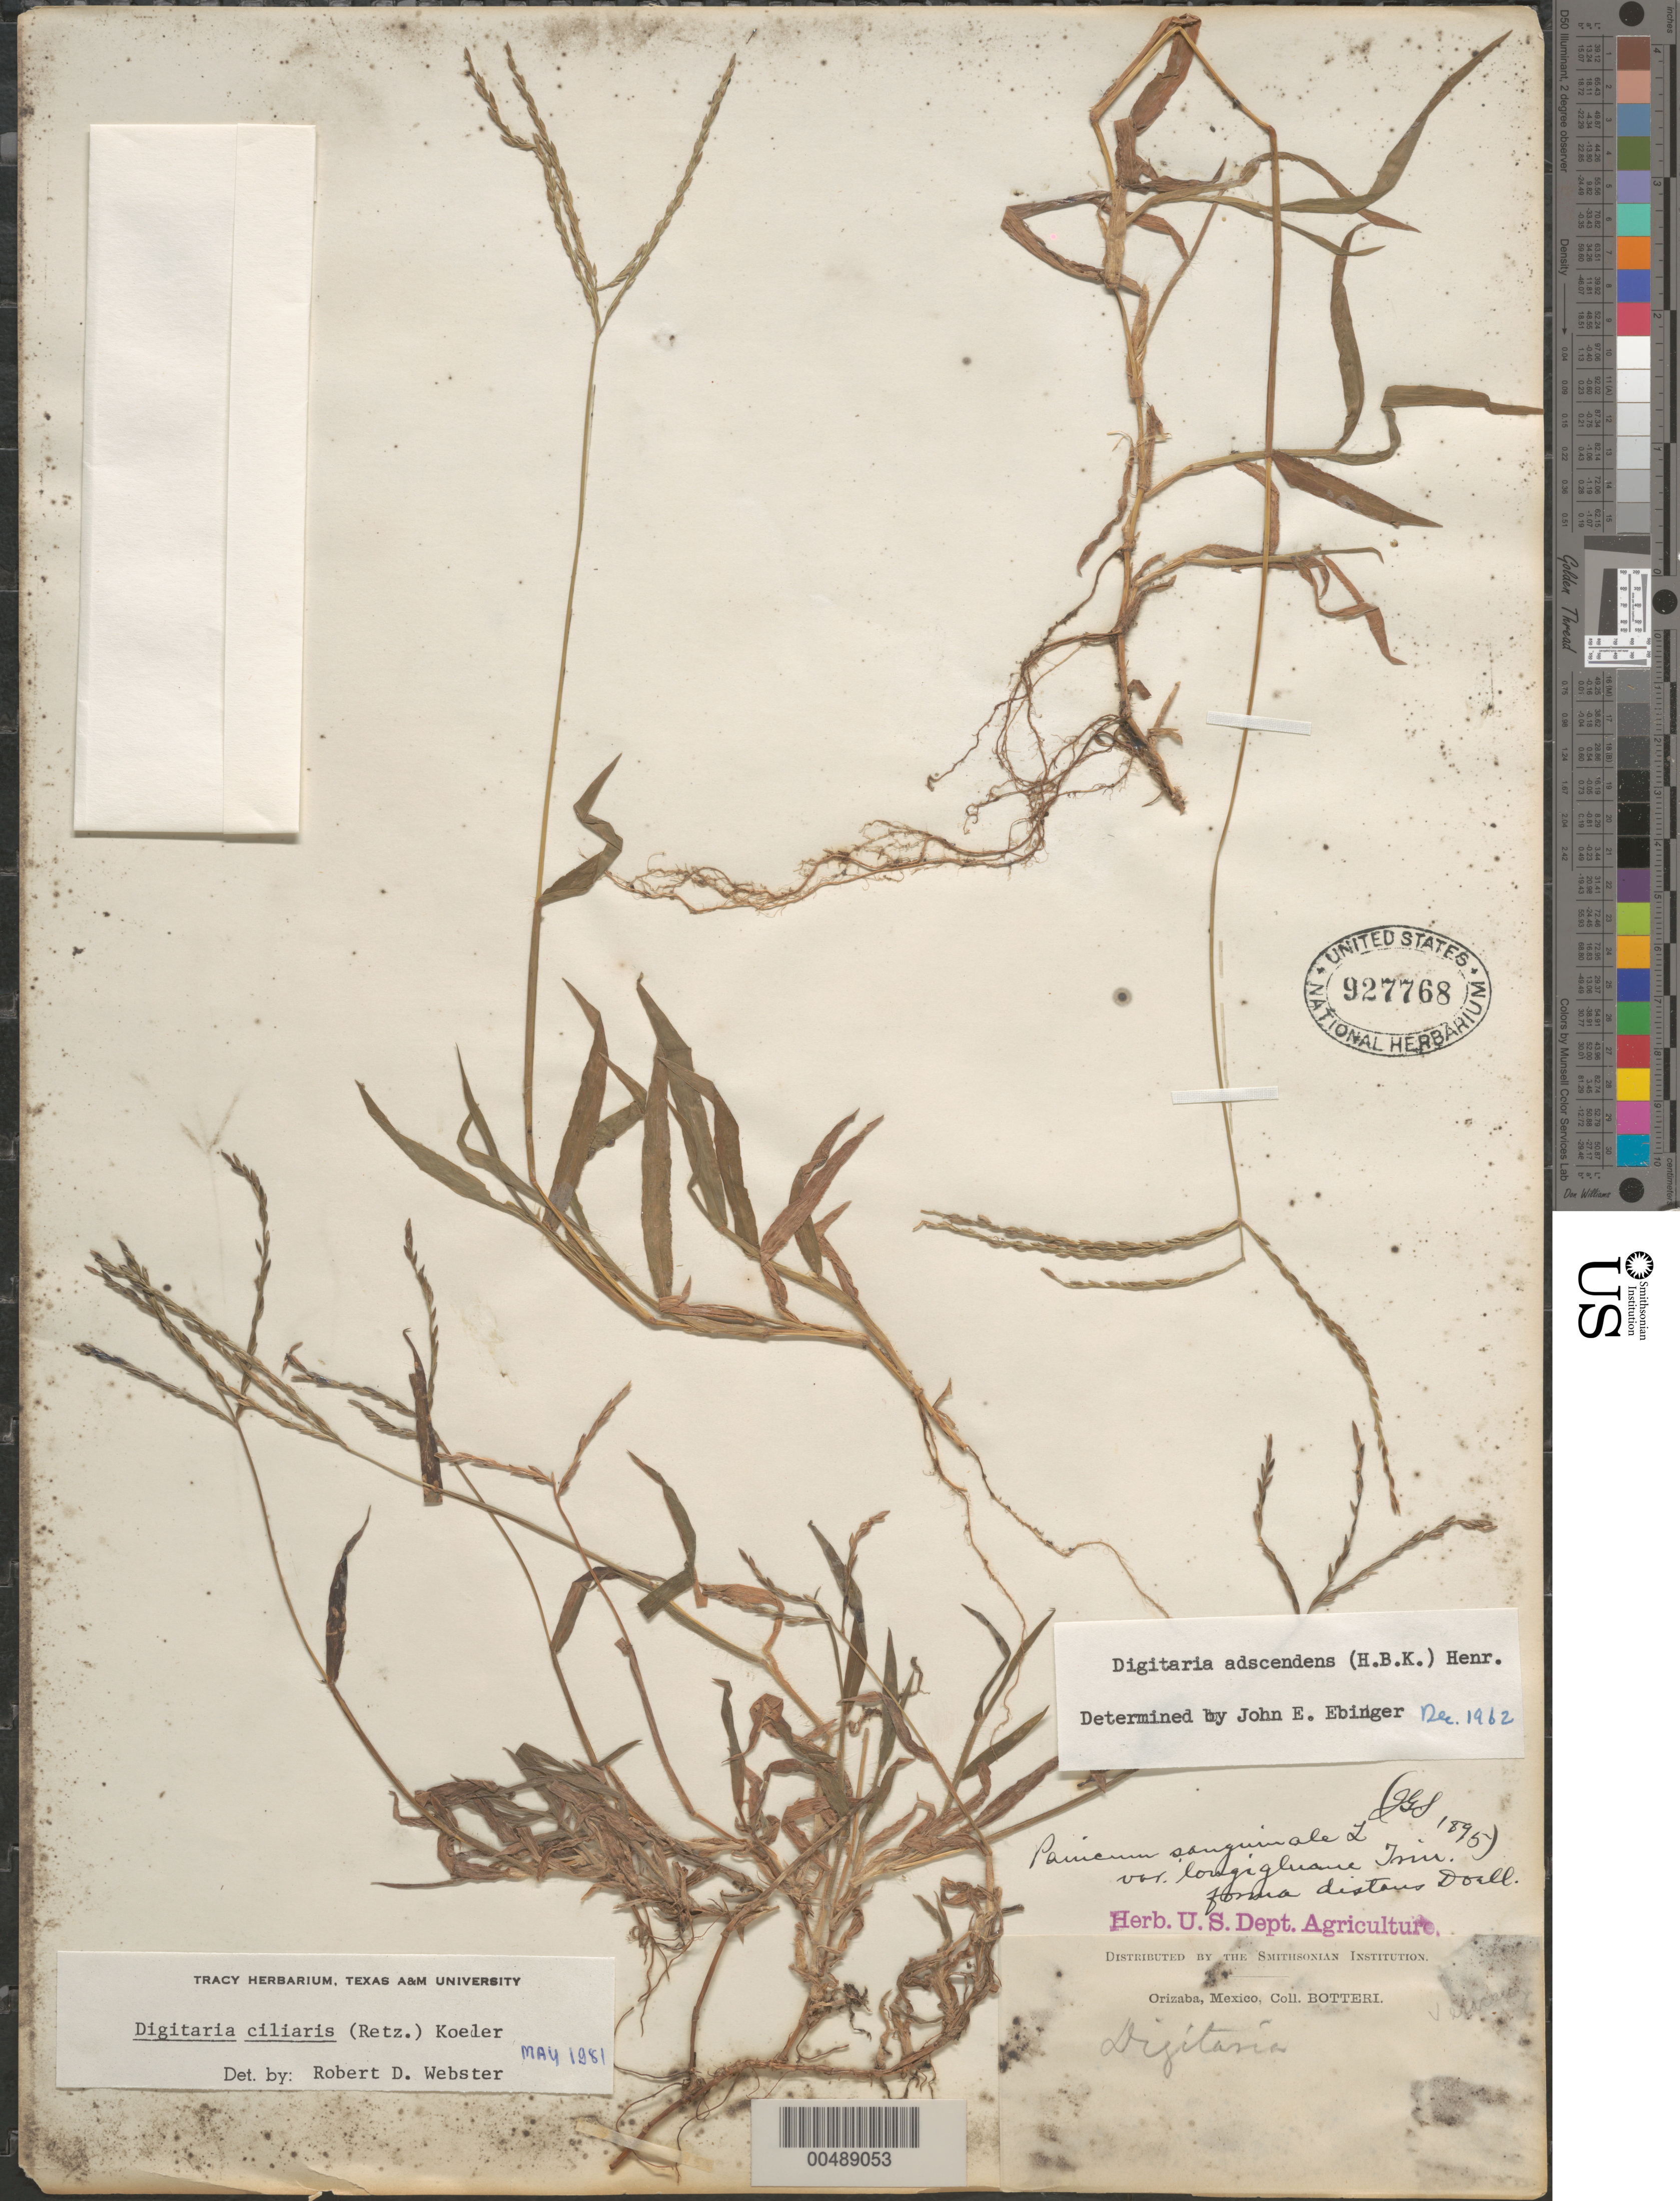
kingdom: Plantae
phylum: Tracheophyta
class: Liliopsida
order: Poales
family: Poaceae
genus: Digitaria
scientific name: Digitaria ciliaris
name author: (Retz.) Koeler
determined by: Webster, Robert D.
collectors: -. Botteri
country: Mexico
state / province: Veracruz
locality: Orizaba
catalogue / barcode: US 927768